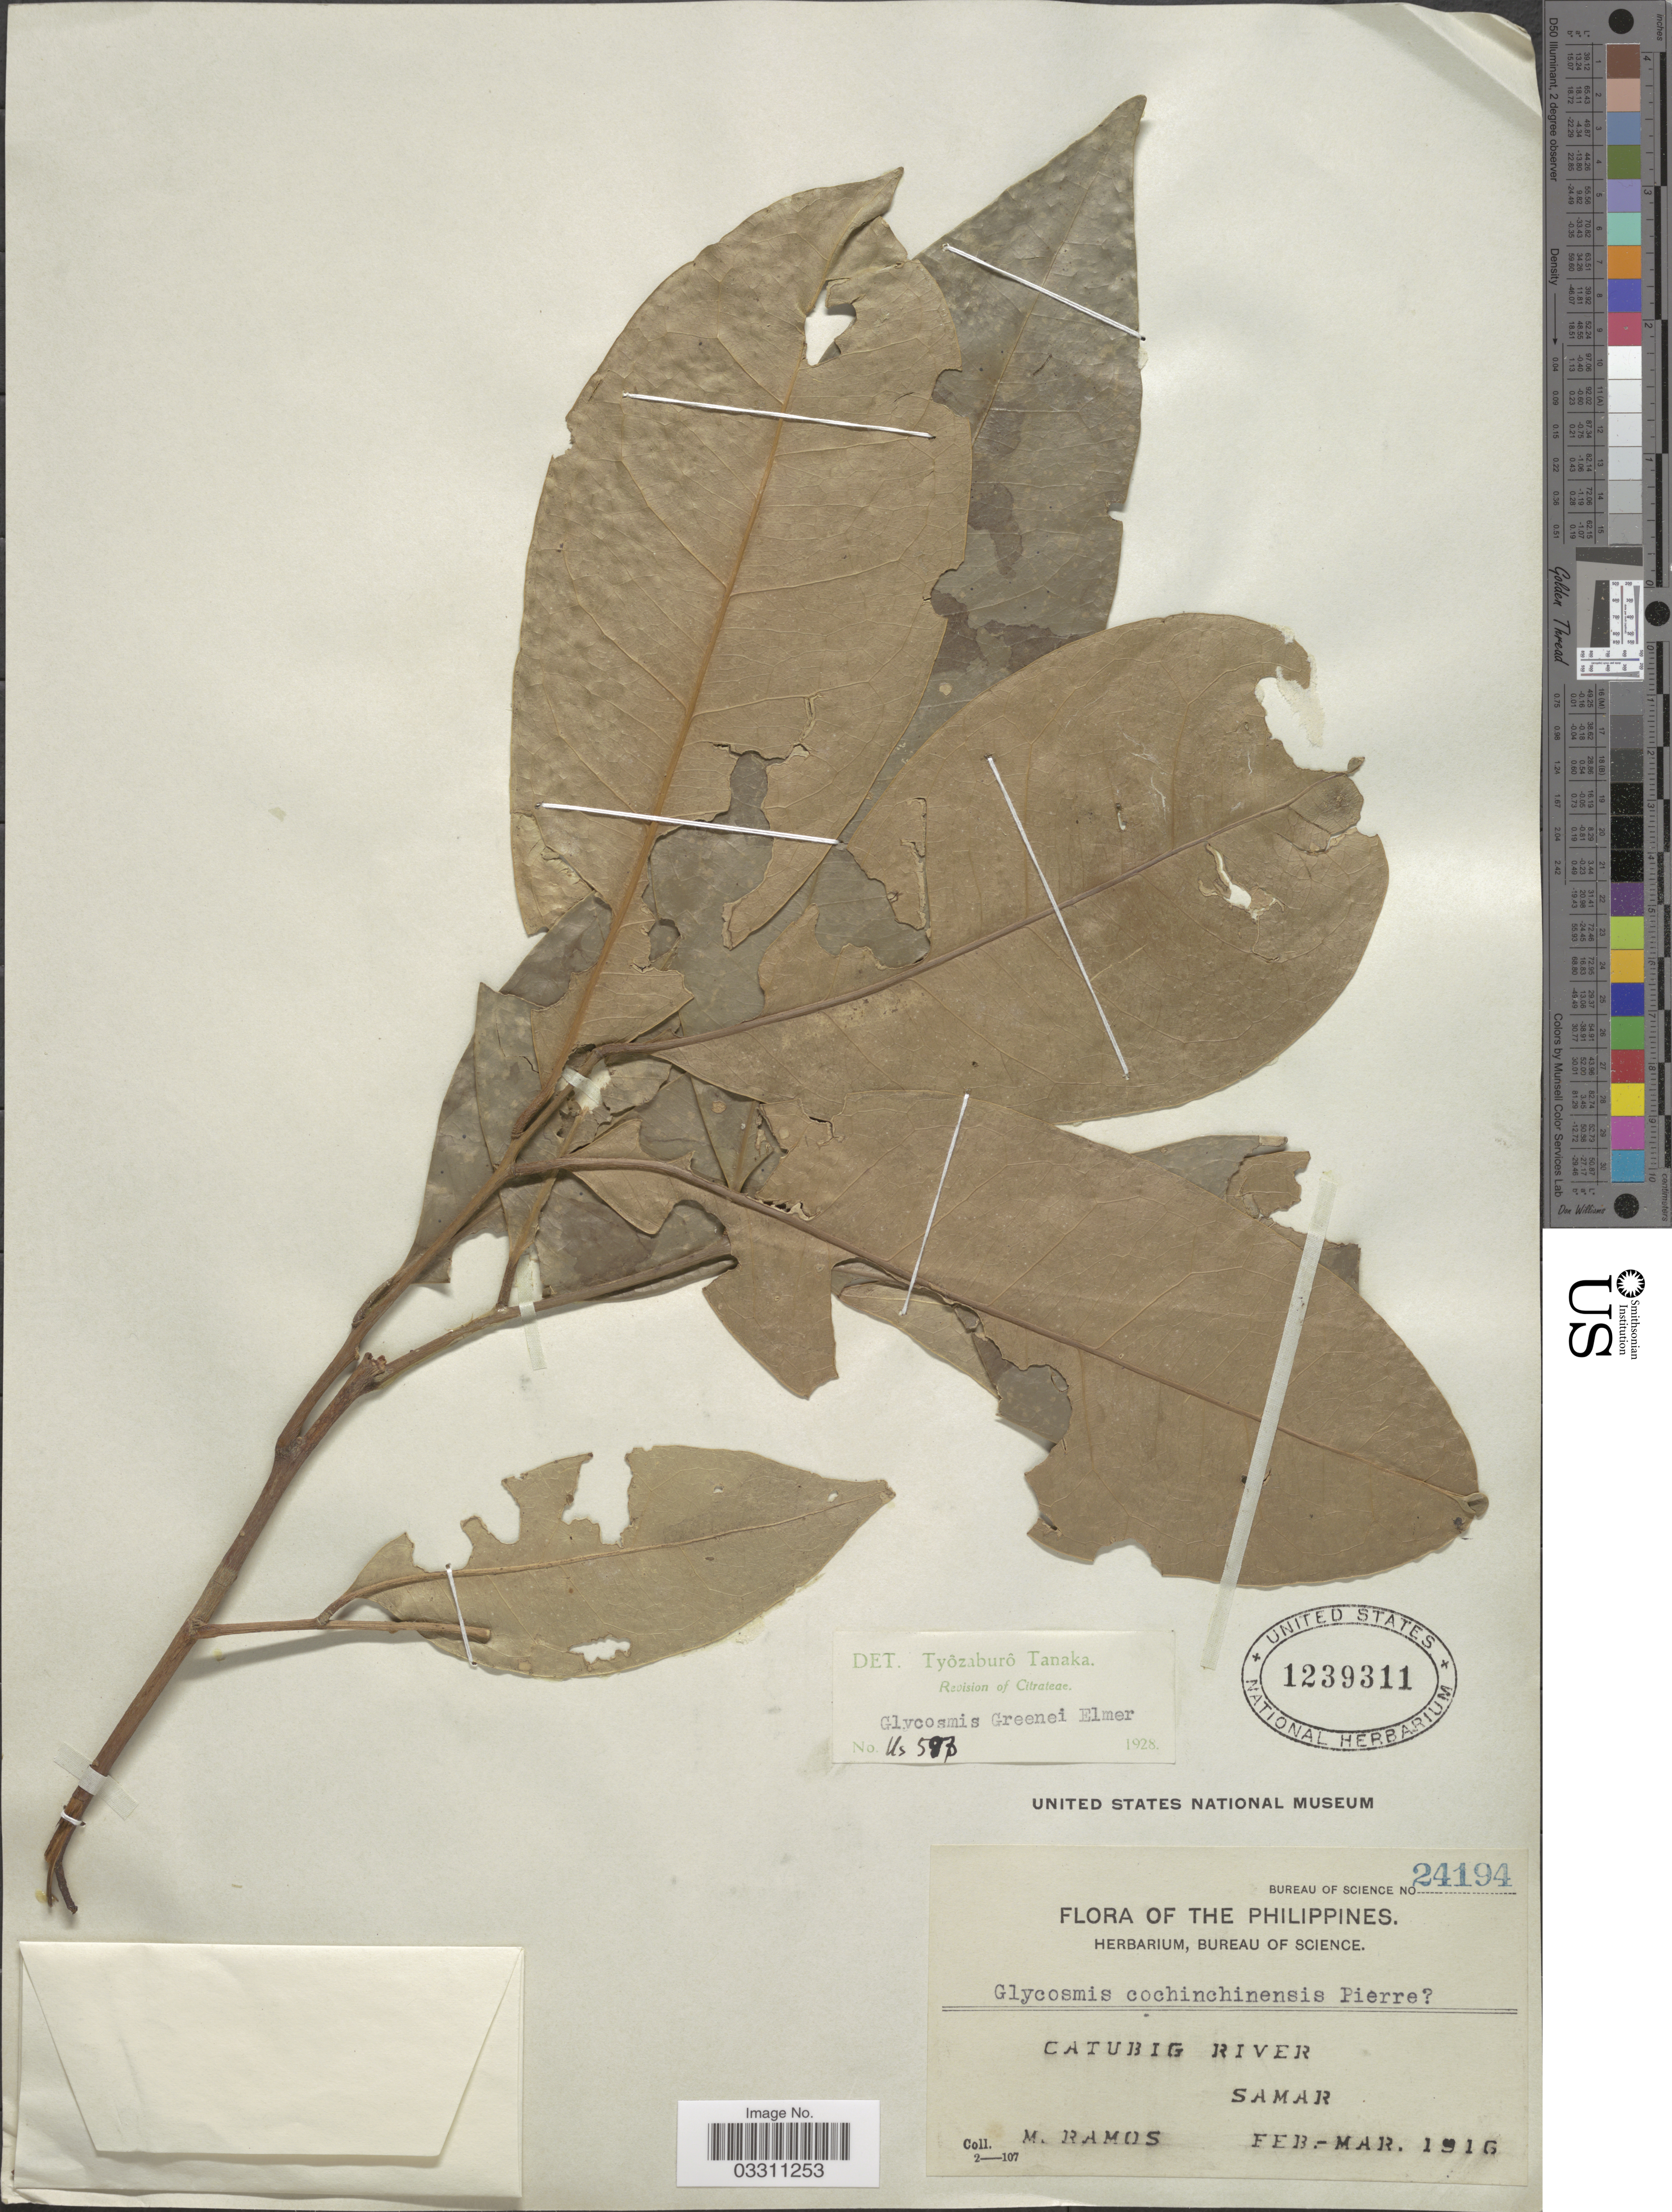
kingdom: Plantae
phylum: Tracheophyta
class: Magnoliopsida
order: Sapindales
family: Rutaceae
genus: Glycosmis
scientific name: Glycosmis greenei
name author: Elmer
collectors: M. Ramos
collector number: Bureau of Science 24194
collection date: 1916-02/1916-03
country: Philippines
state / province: Eastern Visayas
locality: Catubig River. Samar.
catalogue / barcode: US 1239311